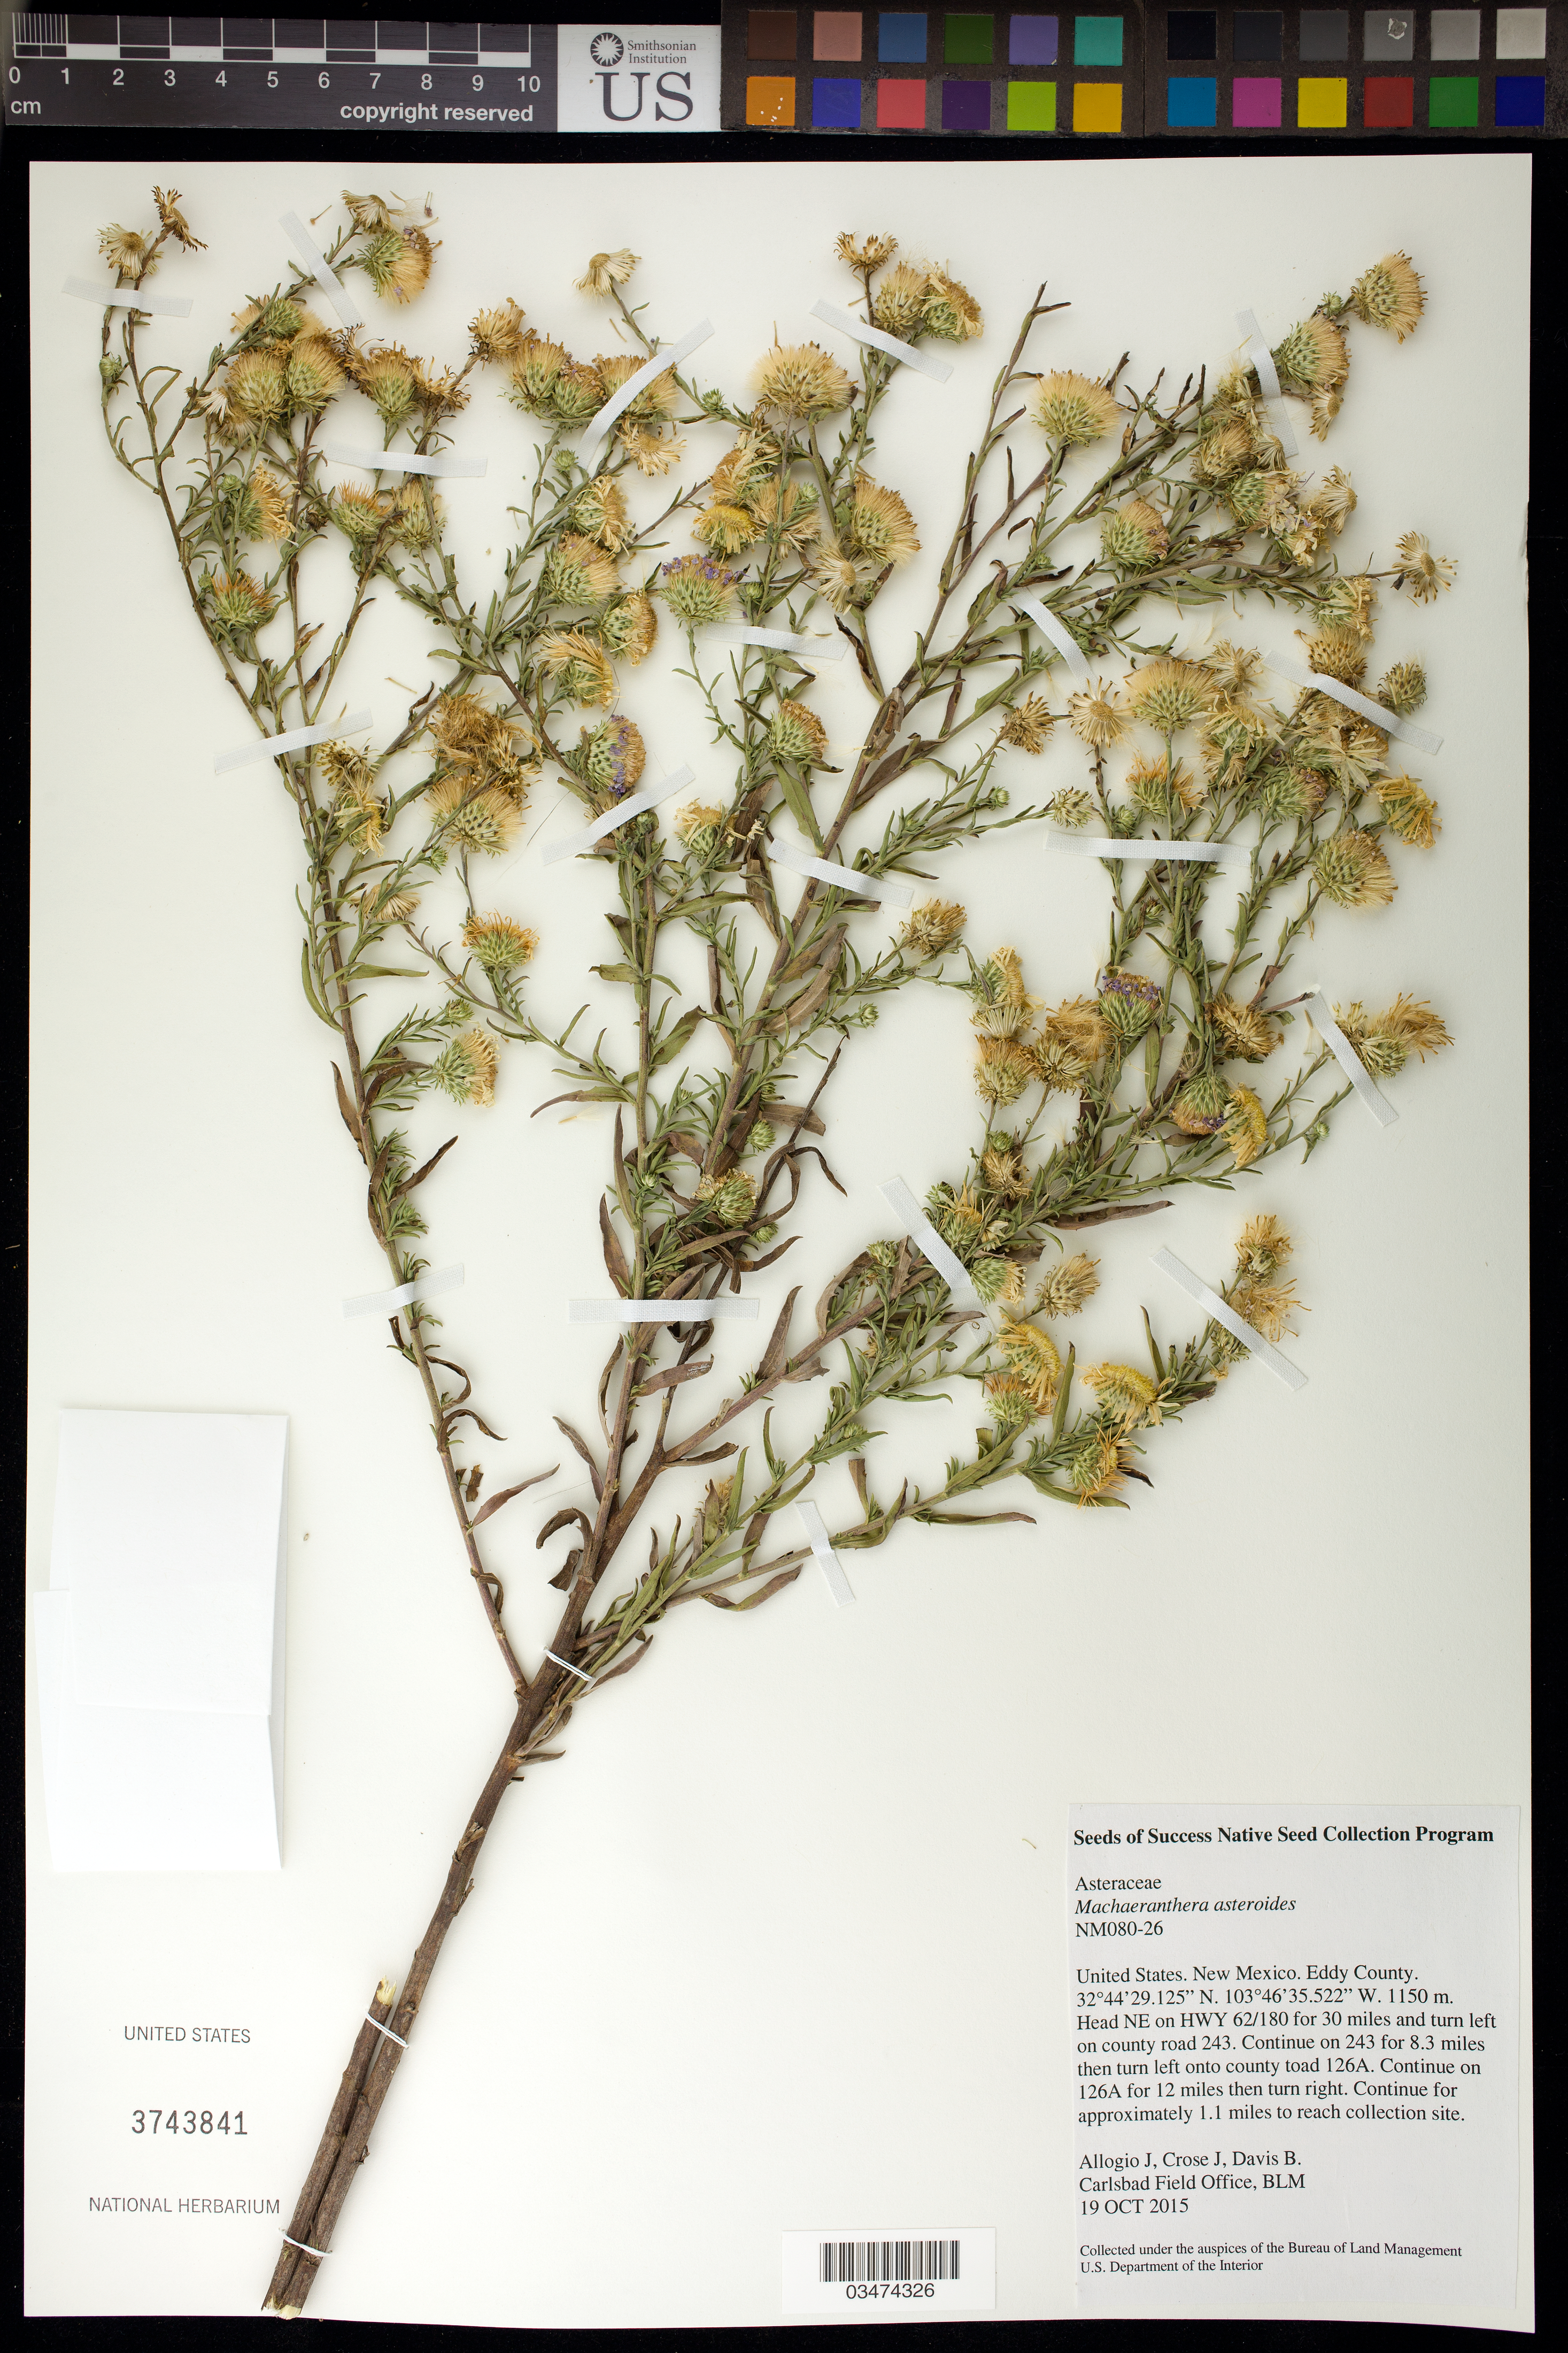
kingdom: Plantae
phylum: Tracheophyta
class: Magnoliopsida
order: Asterales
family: Asteraceae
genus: Machaeranthera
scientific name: Machaeranthera asteroides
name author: (Torr.) Greene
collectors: J. Allogio, B. Davis & J. Crose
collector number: NM080-26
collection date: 2015-10-19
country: United States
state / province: New Mexico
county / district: Eddy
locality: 12 miles on county road 126A, then turn right for1.1 mi.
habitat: RO42XC005NM – Deep Sand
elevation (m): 351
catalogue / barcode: US 3743841